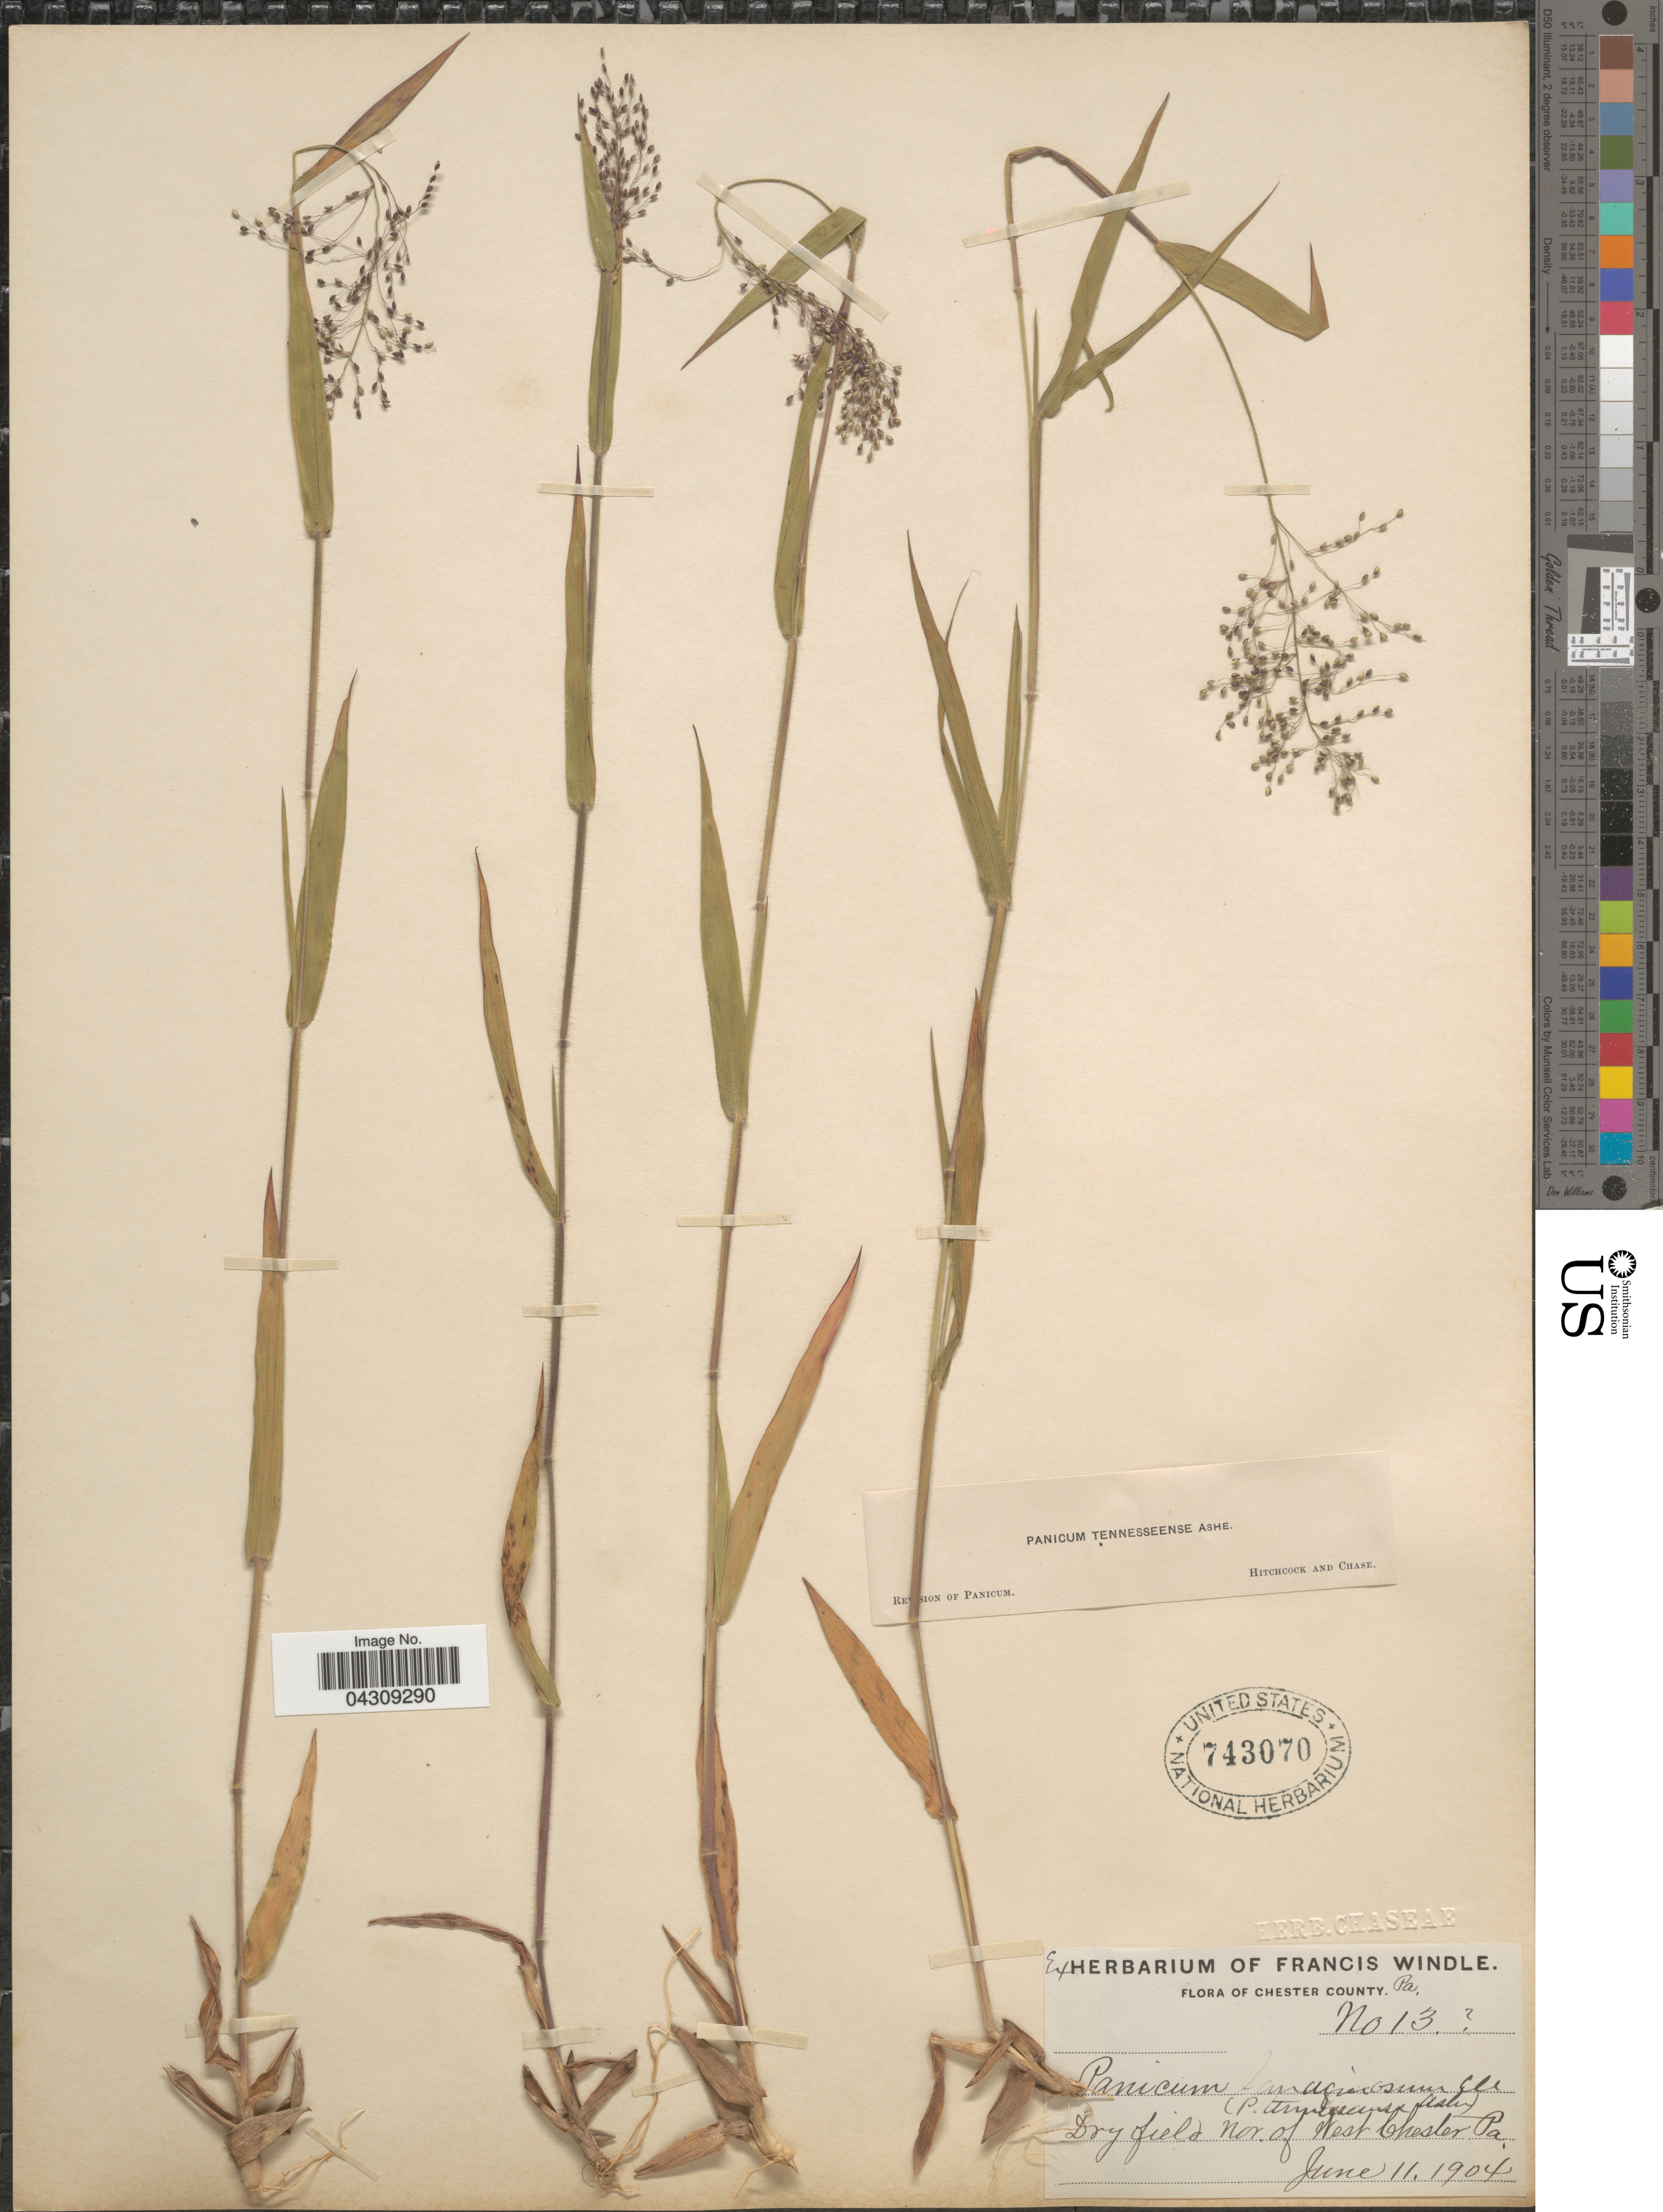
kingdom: Plantae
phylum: Tracheophyta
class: Liliopsida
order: Poales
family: Poaceae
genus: Dichanthelium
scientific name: Dichanthelium acuminatum var. acuminatum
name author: (Sw.) Gould & C.A. Clark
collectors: ex herb. F. Windle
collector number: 13?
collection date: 1904-06-11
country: United States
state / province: Pennsylvania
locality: Dry field nor. of West Chester.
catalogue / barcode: US 743070